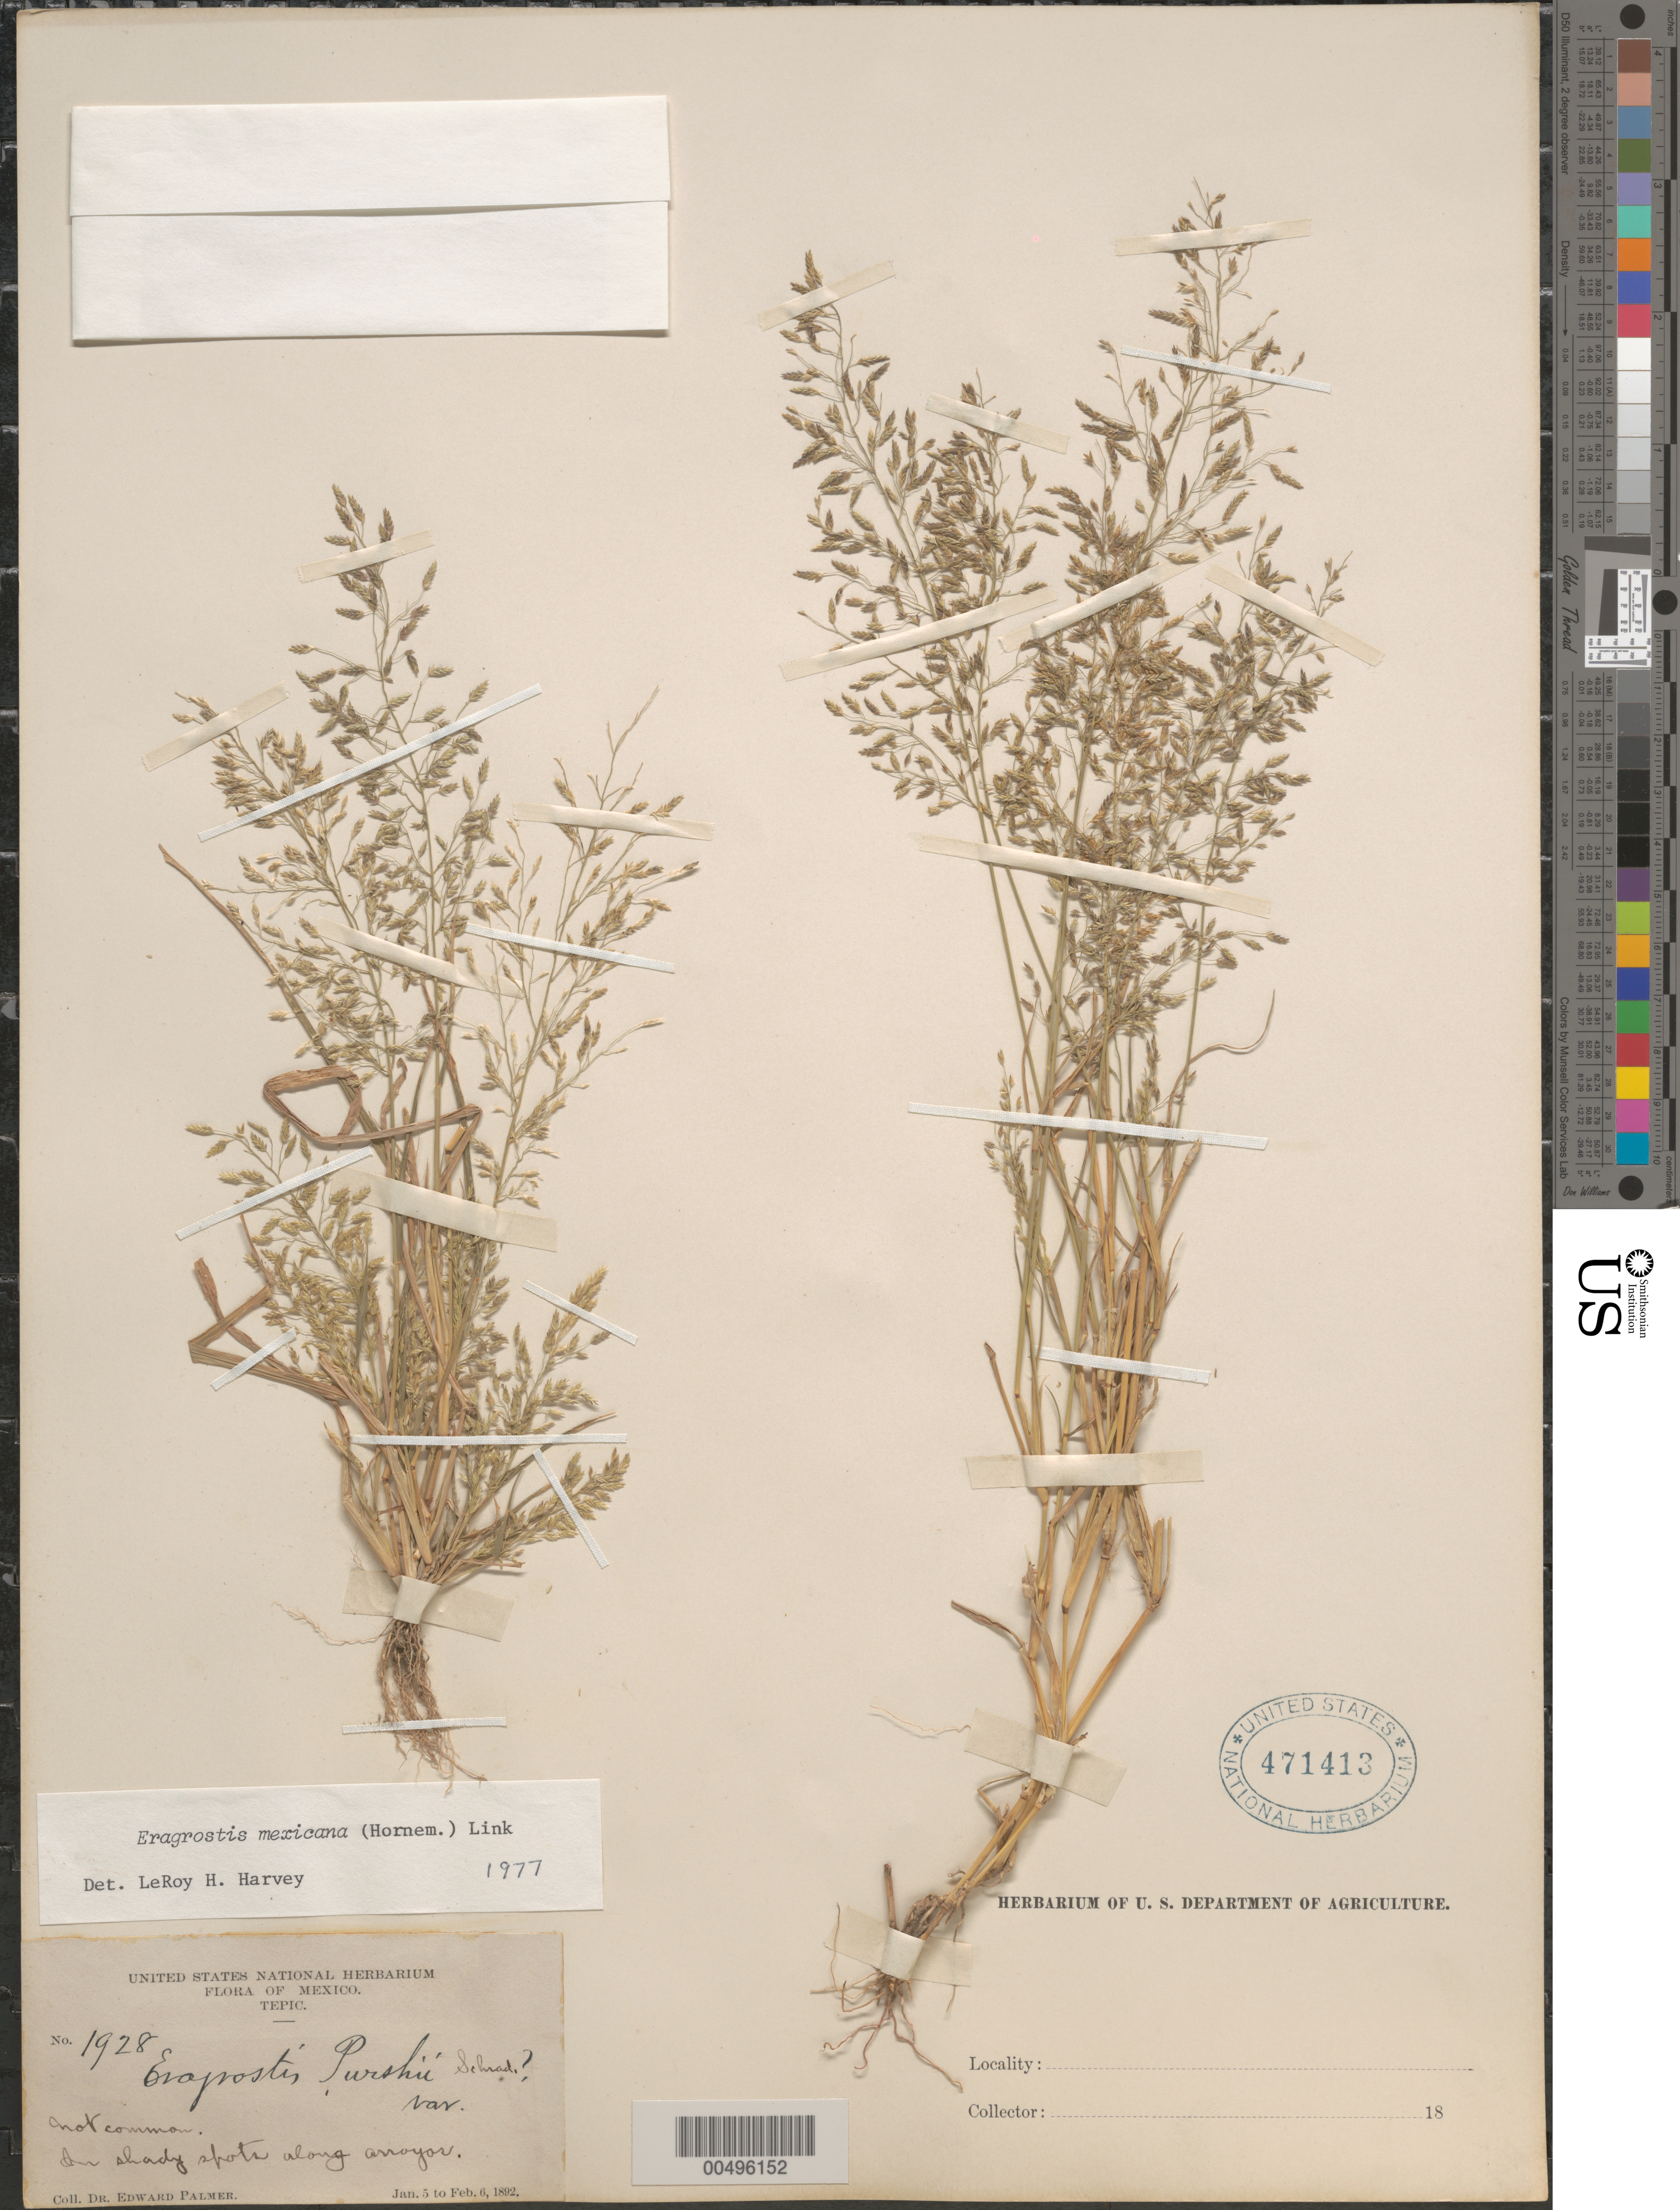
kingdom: Plantae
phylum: Tracheophyta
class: Liliopsida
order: Poales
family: Poaceae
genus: Eragrostis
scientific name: Eragrostis mexicana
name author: (Hornem.) Link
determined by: Harvey, L. H.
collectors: E. Palmer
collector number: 1928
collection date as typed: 5 Jan 1892 to 6 Feb 1892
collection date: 1892-01-05/1892-02-06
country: Mexico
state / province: Nayarit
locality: Tepic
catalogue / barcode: US 471413